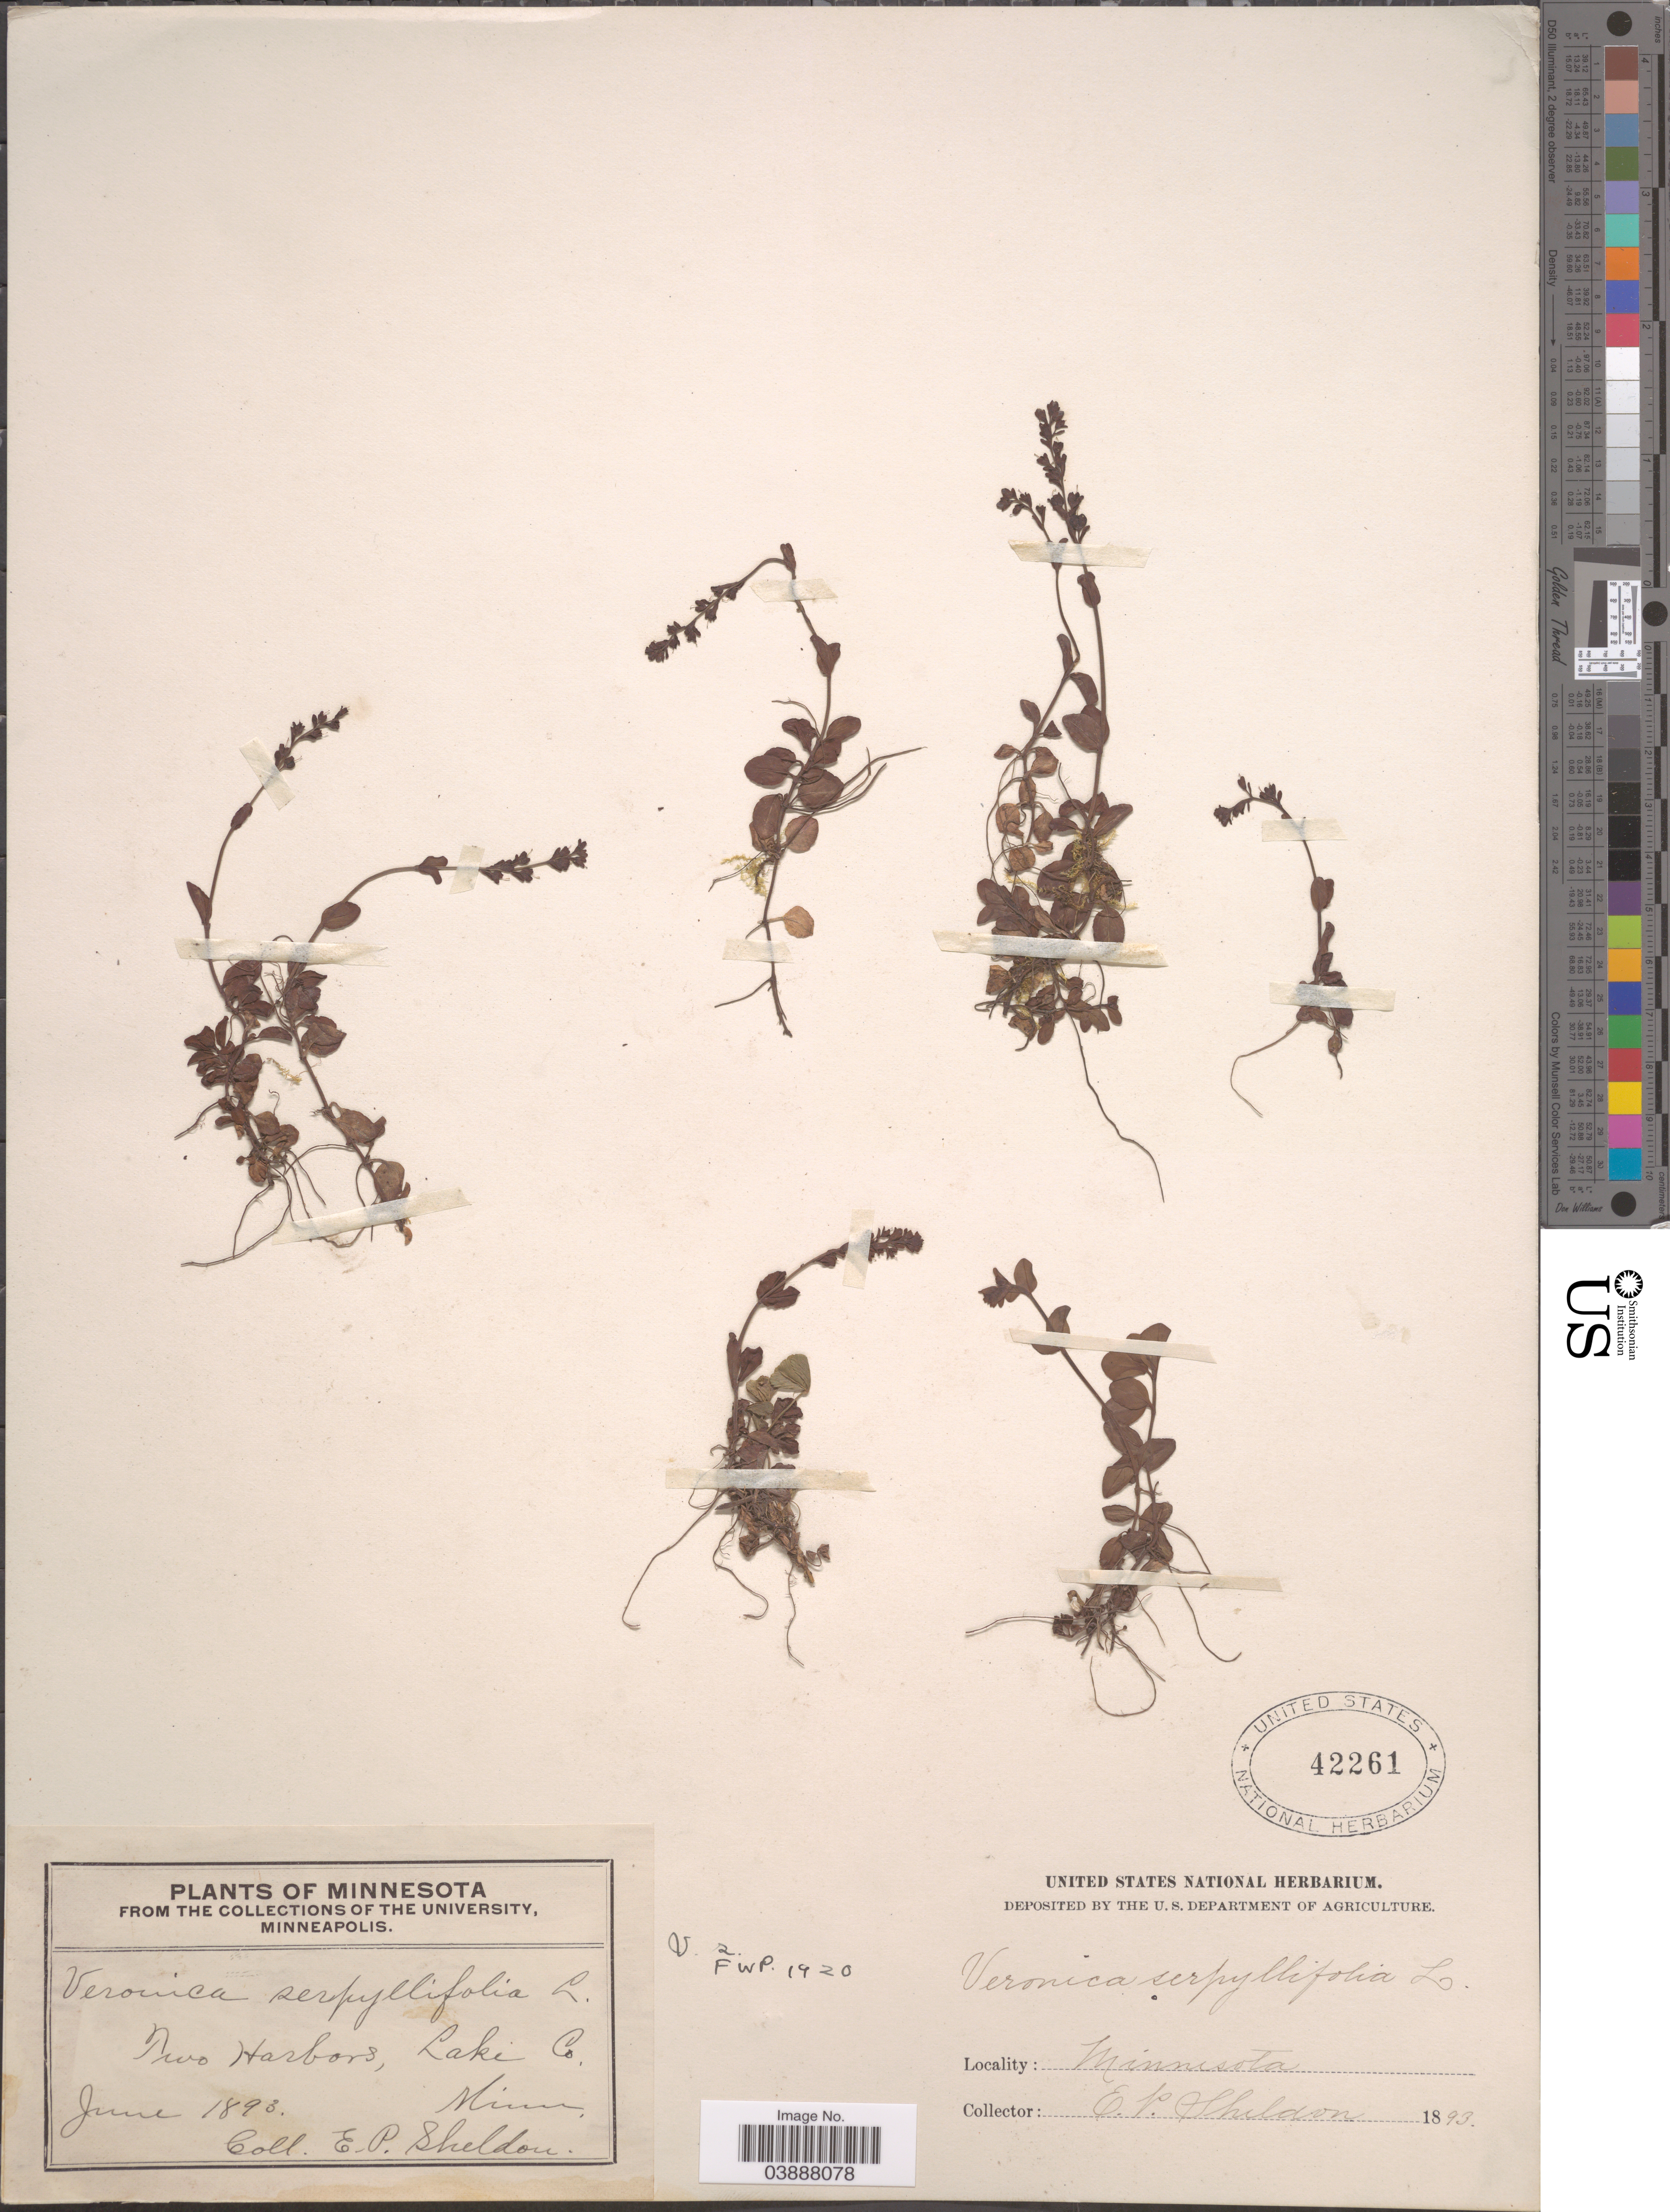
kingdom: Plantae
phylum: Tracheophyta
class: Magnoliopsida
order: Lamiales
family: Plantaginaceae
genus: Veronica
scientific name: Veronica serpyllifolia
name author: L.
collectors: E. P. Sheldon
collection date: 1893-06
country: United States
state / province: Minnesota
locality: Two Harbors, Lake Co.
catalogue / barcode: US 42261